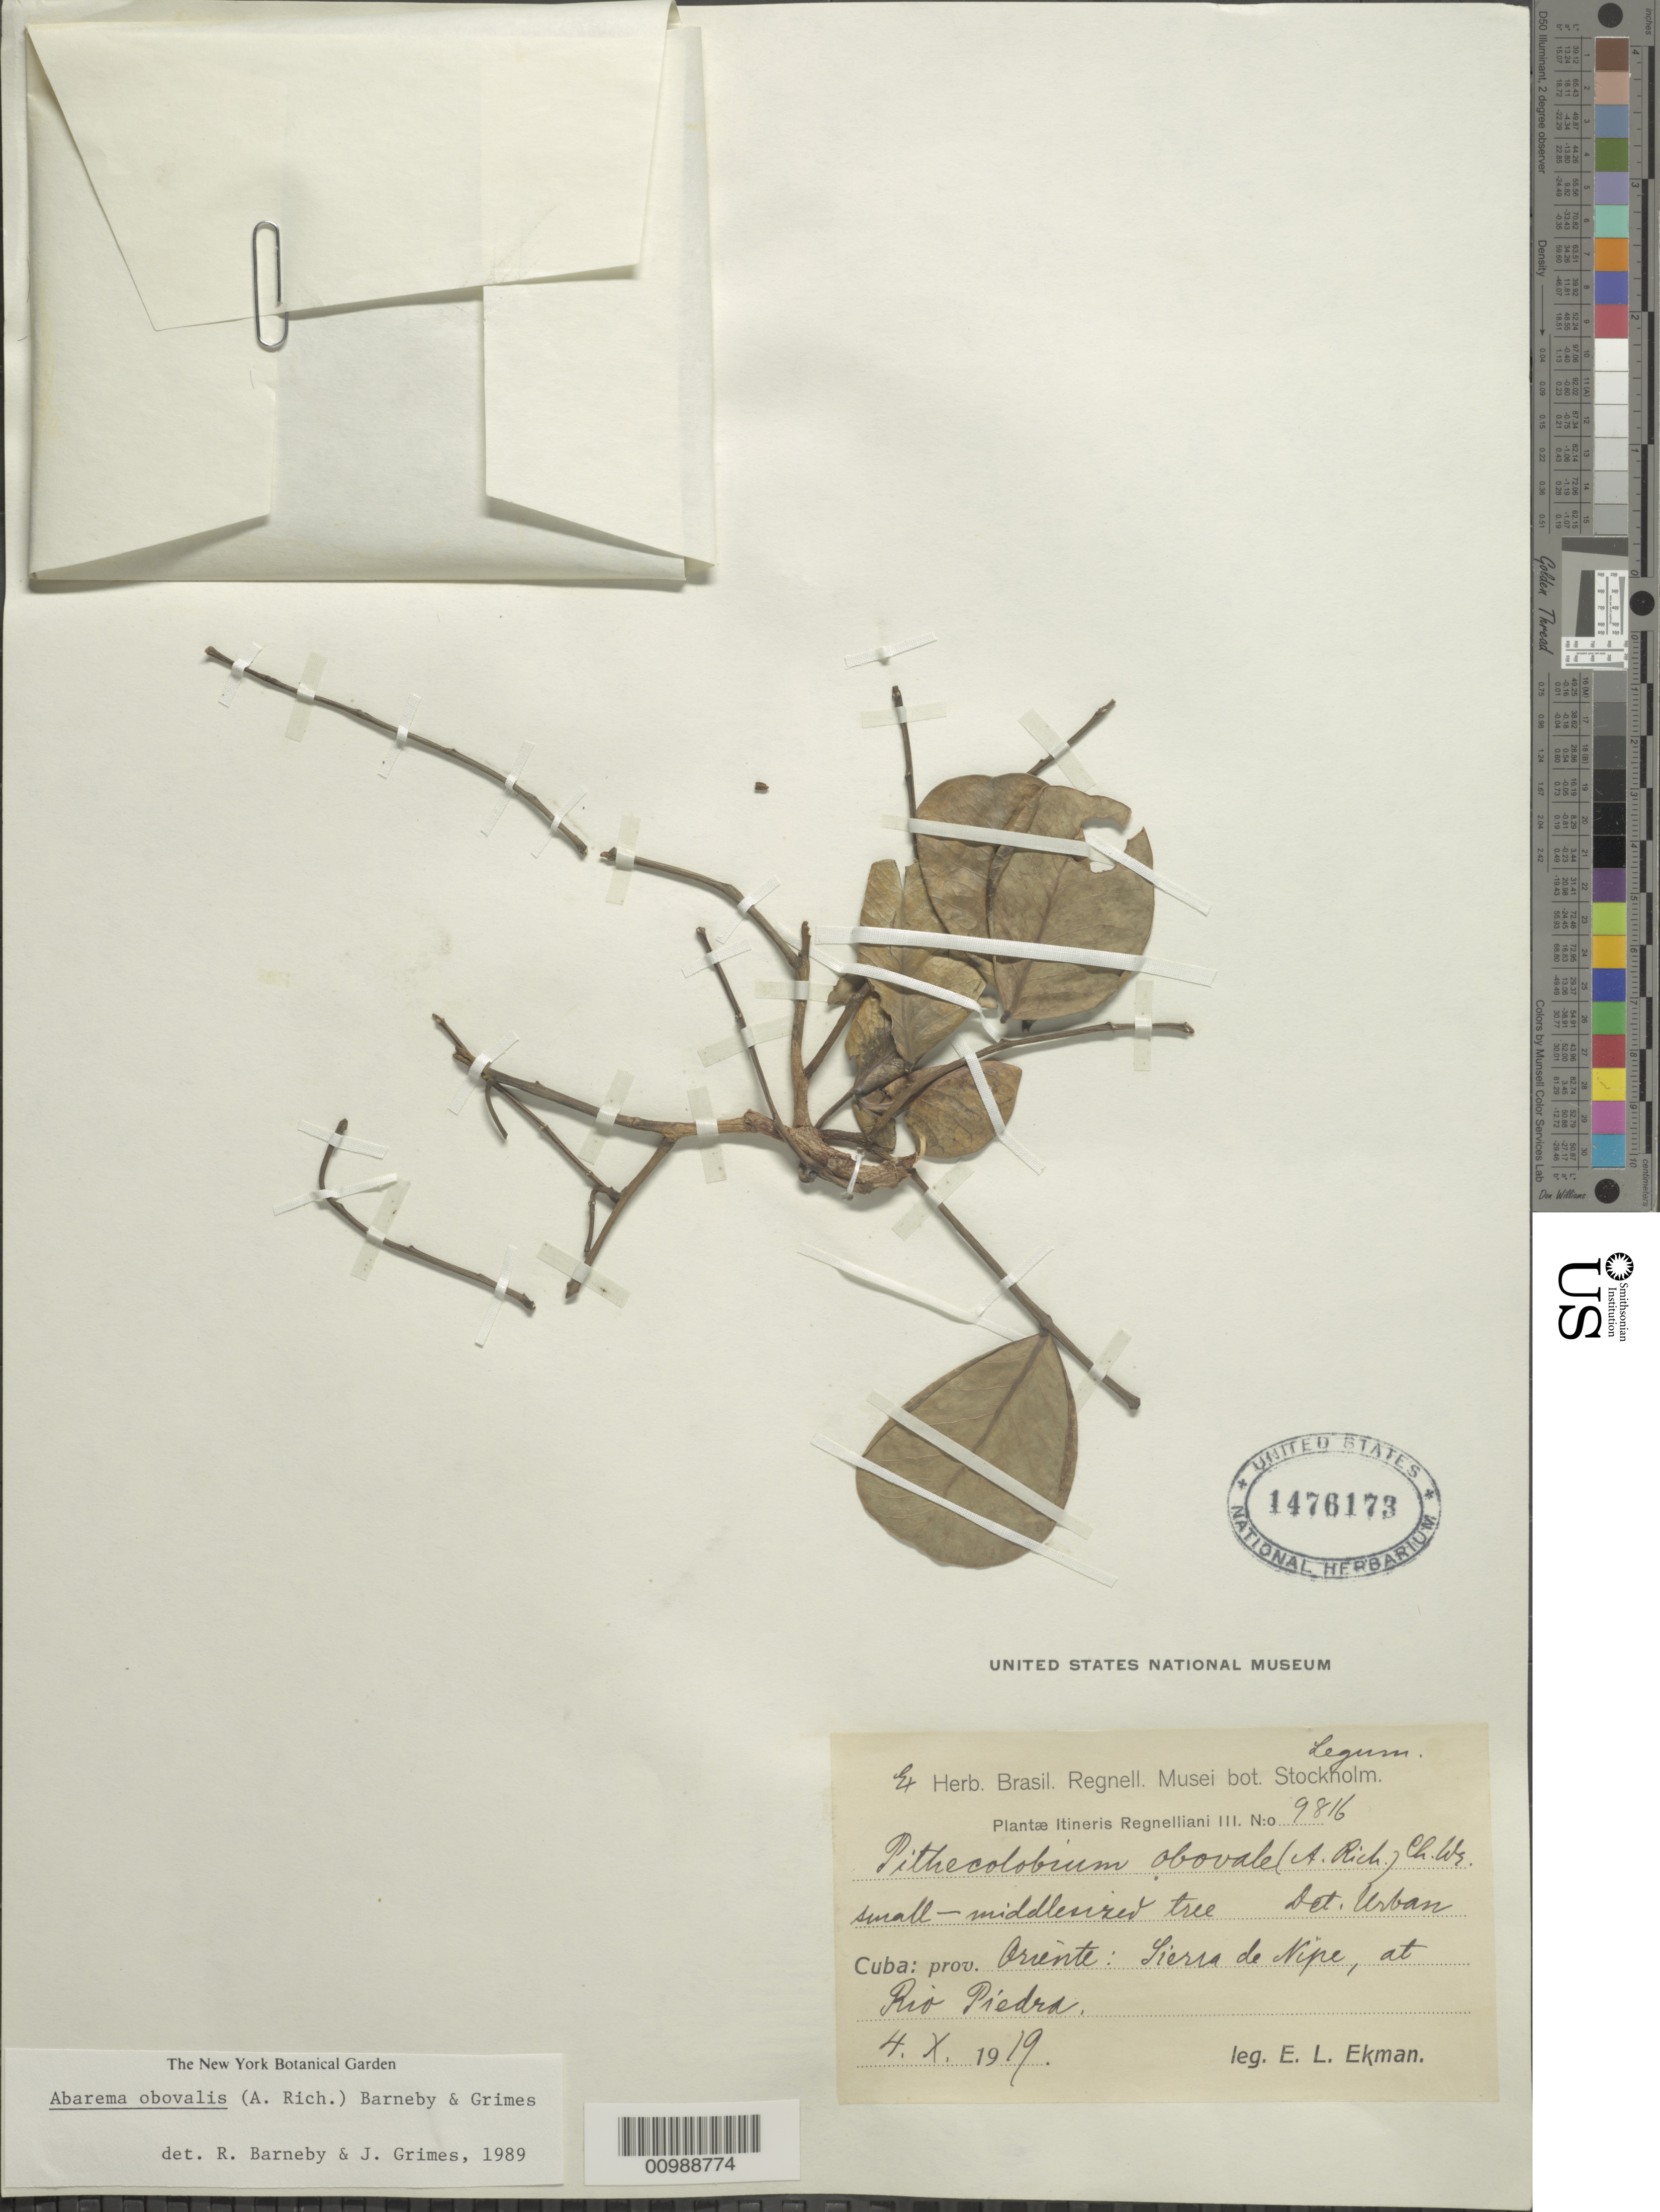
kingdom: Plantae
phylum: Tracheophyta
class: Magnoliopsida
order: Fabales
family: Fabaceae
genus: Jupunba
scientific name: Jupunba obovalis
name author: (A. Rich.) Britton & Rose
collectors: E. L. Ekman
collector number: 9816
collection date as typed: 04 Oct 1919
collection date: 1919-10-04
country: Cuba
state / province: Holguín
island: Cuba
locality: Sierra de Nipe; at Rio Piedra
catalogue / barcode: US 1476173